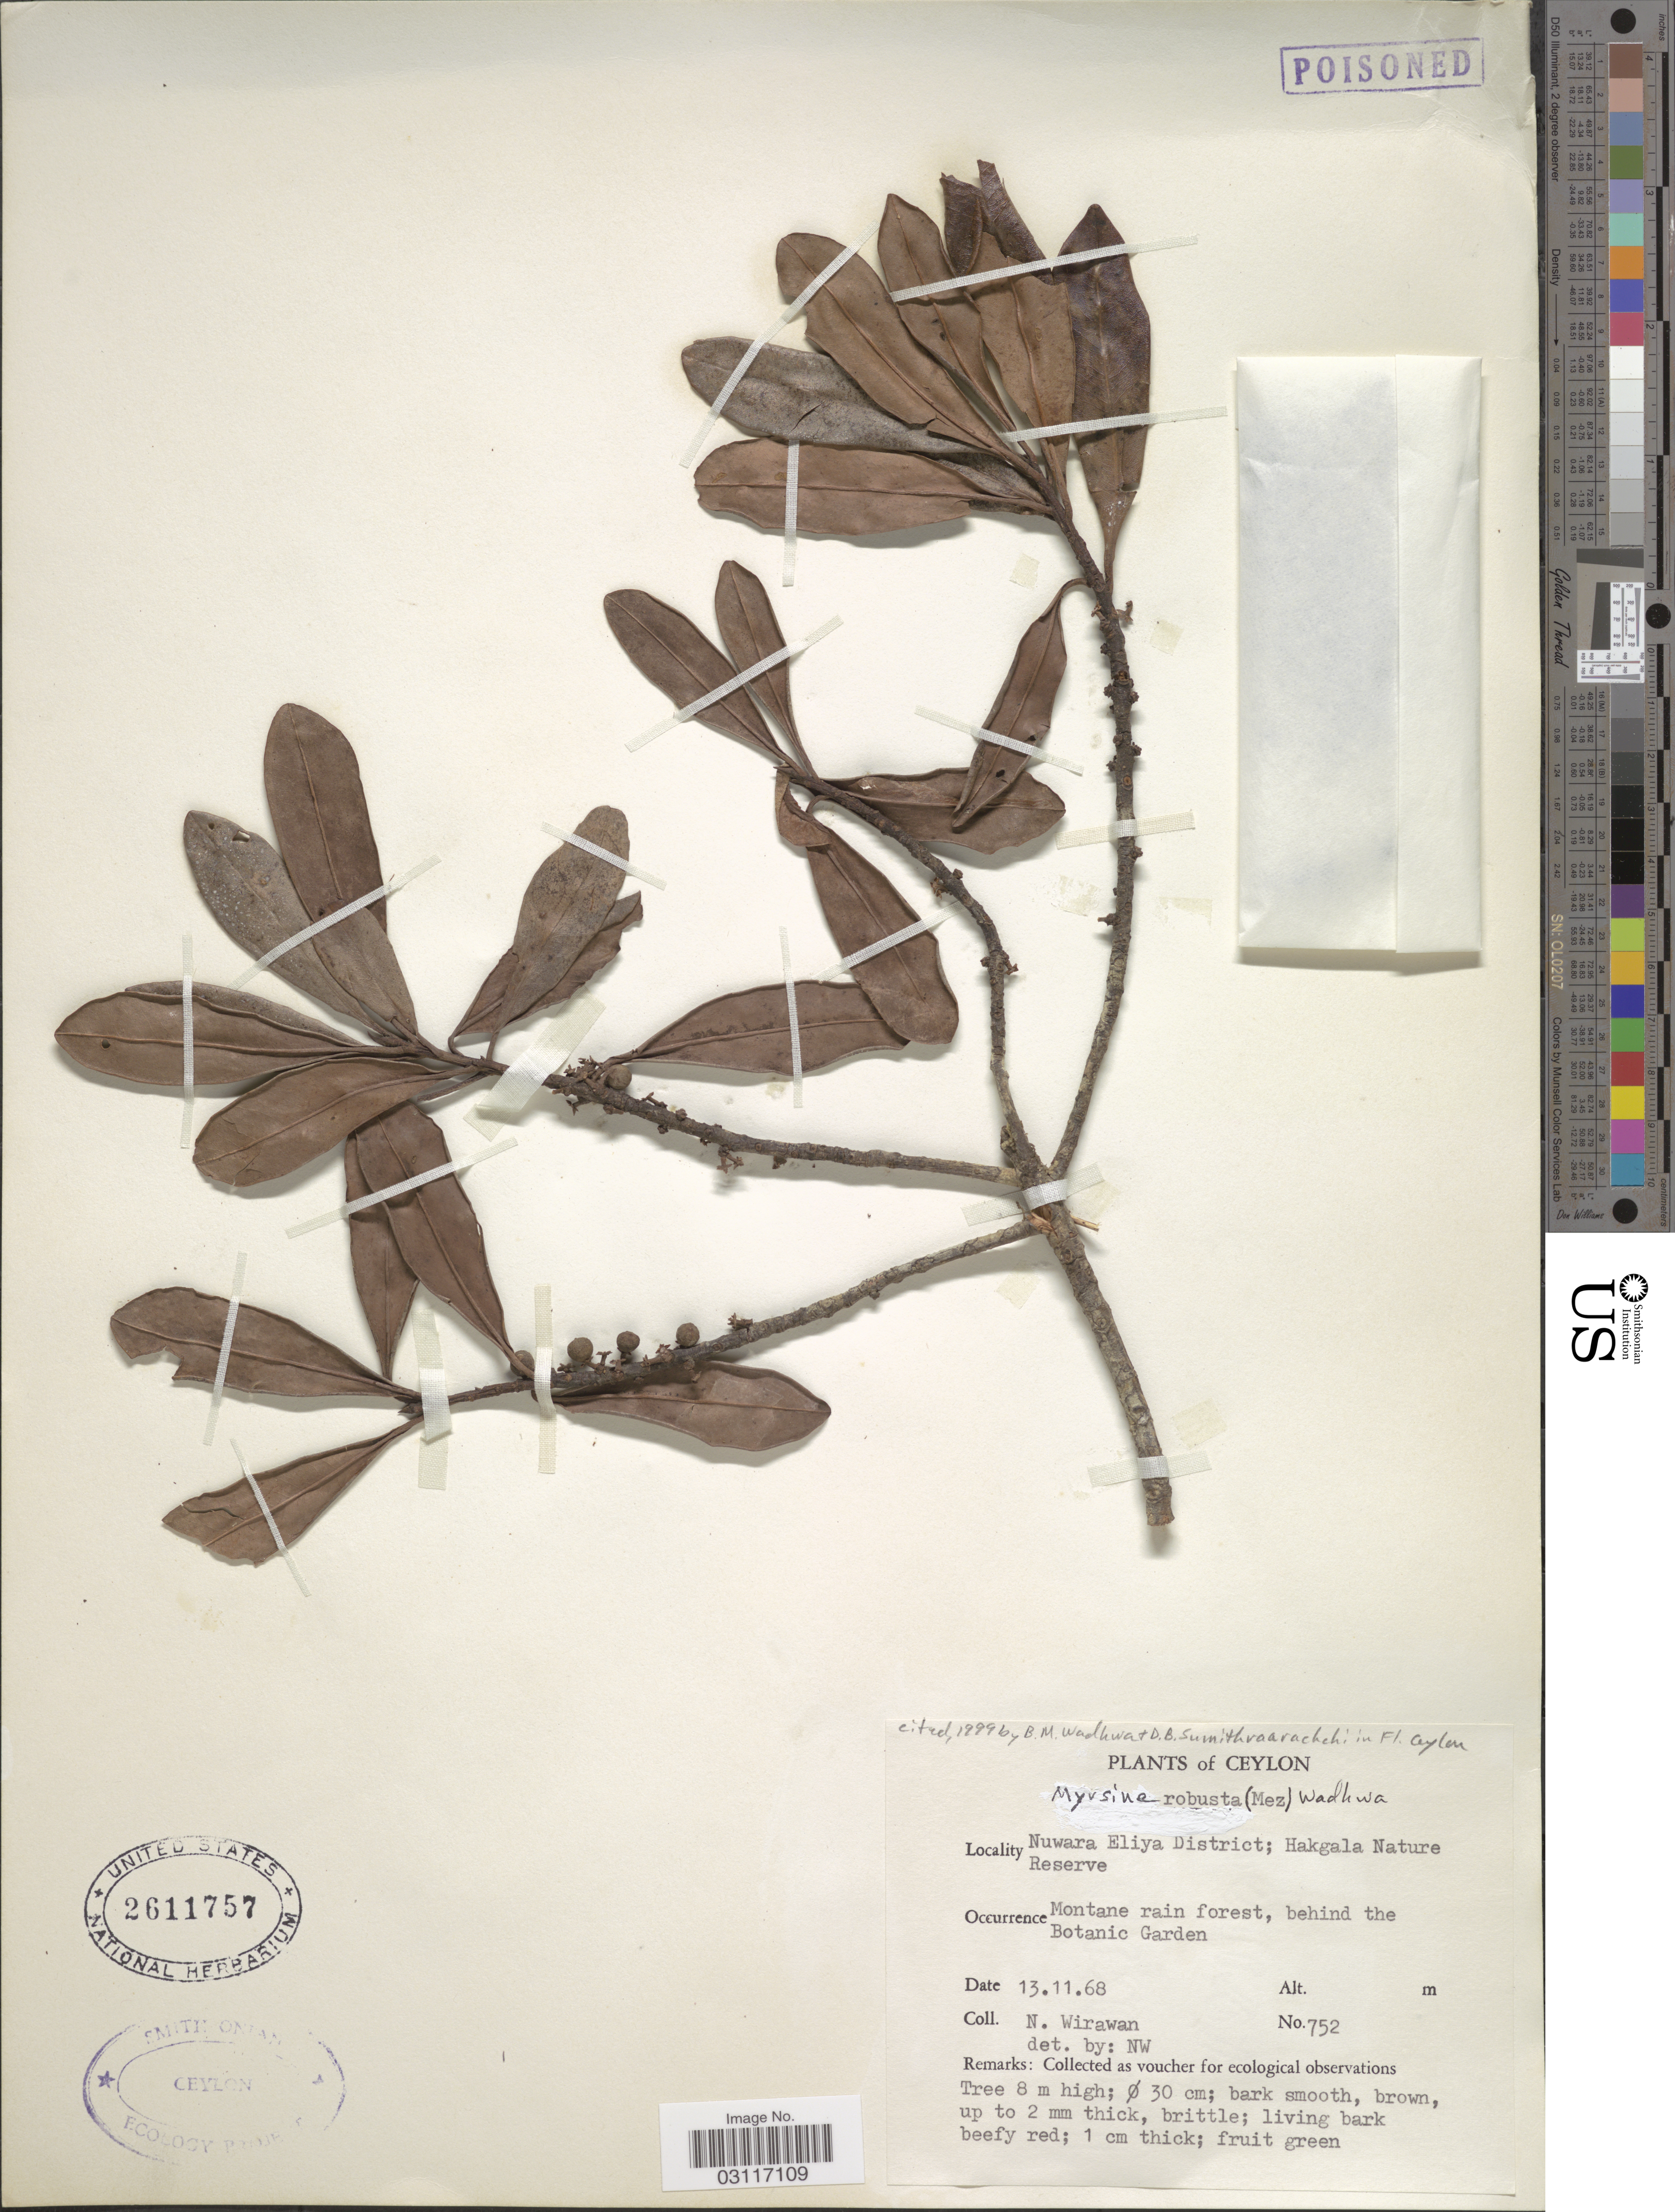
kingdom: Plantae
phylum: Tracheophyta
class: Magnoliopsida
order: Ericales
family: Primulaceae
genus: Myrsine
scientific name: Myrsine robusta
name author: (Mez) Wadhwa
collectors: N. Wirawan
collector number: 752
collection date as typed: Transcribed d/m/y: 13/11/68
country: Sri Lanka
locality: Ceylon. Nuwara Eliya District; Hakgala Nature Reserve. Montane rain forest, behind the Botanic Garden.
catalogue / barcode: US 2611757